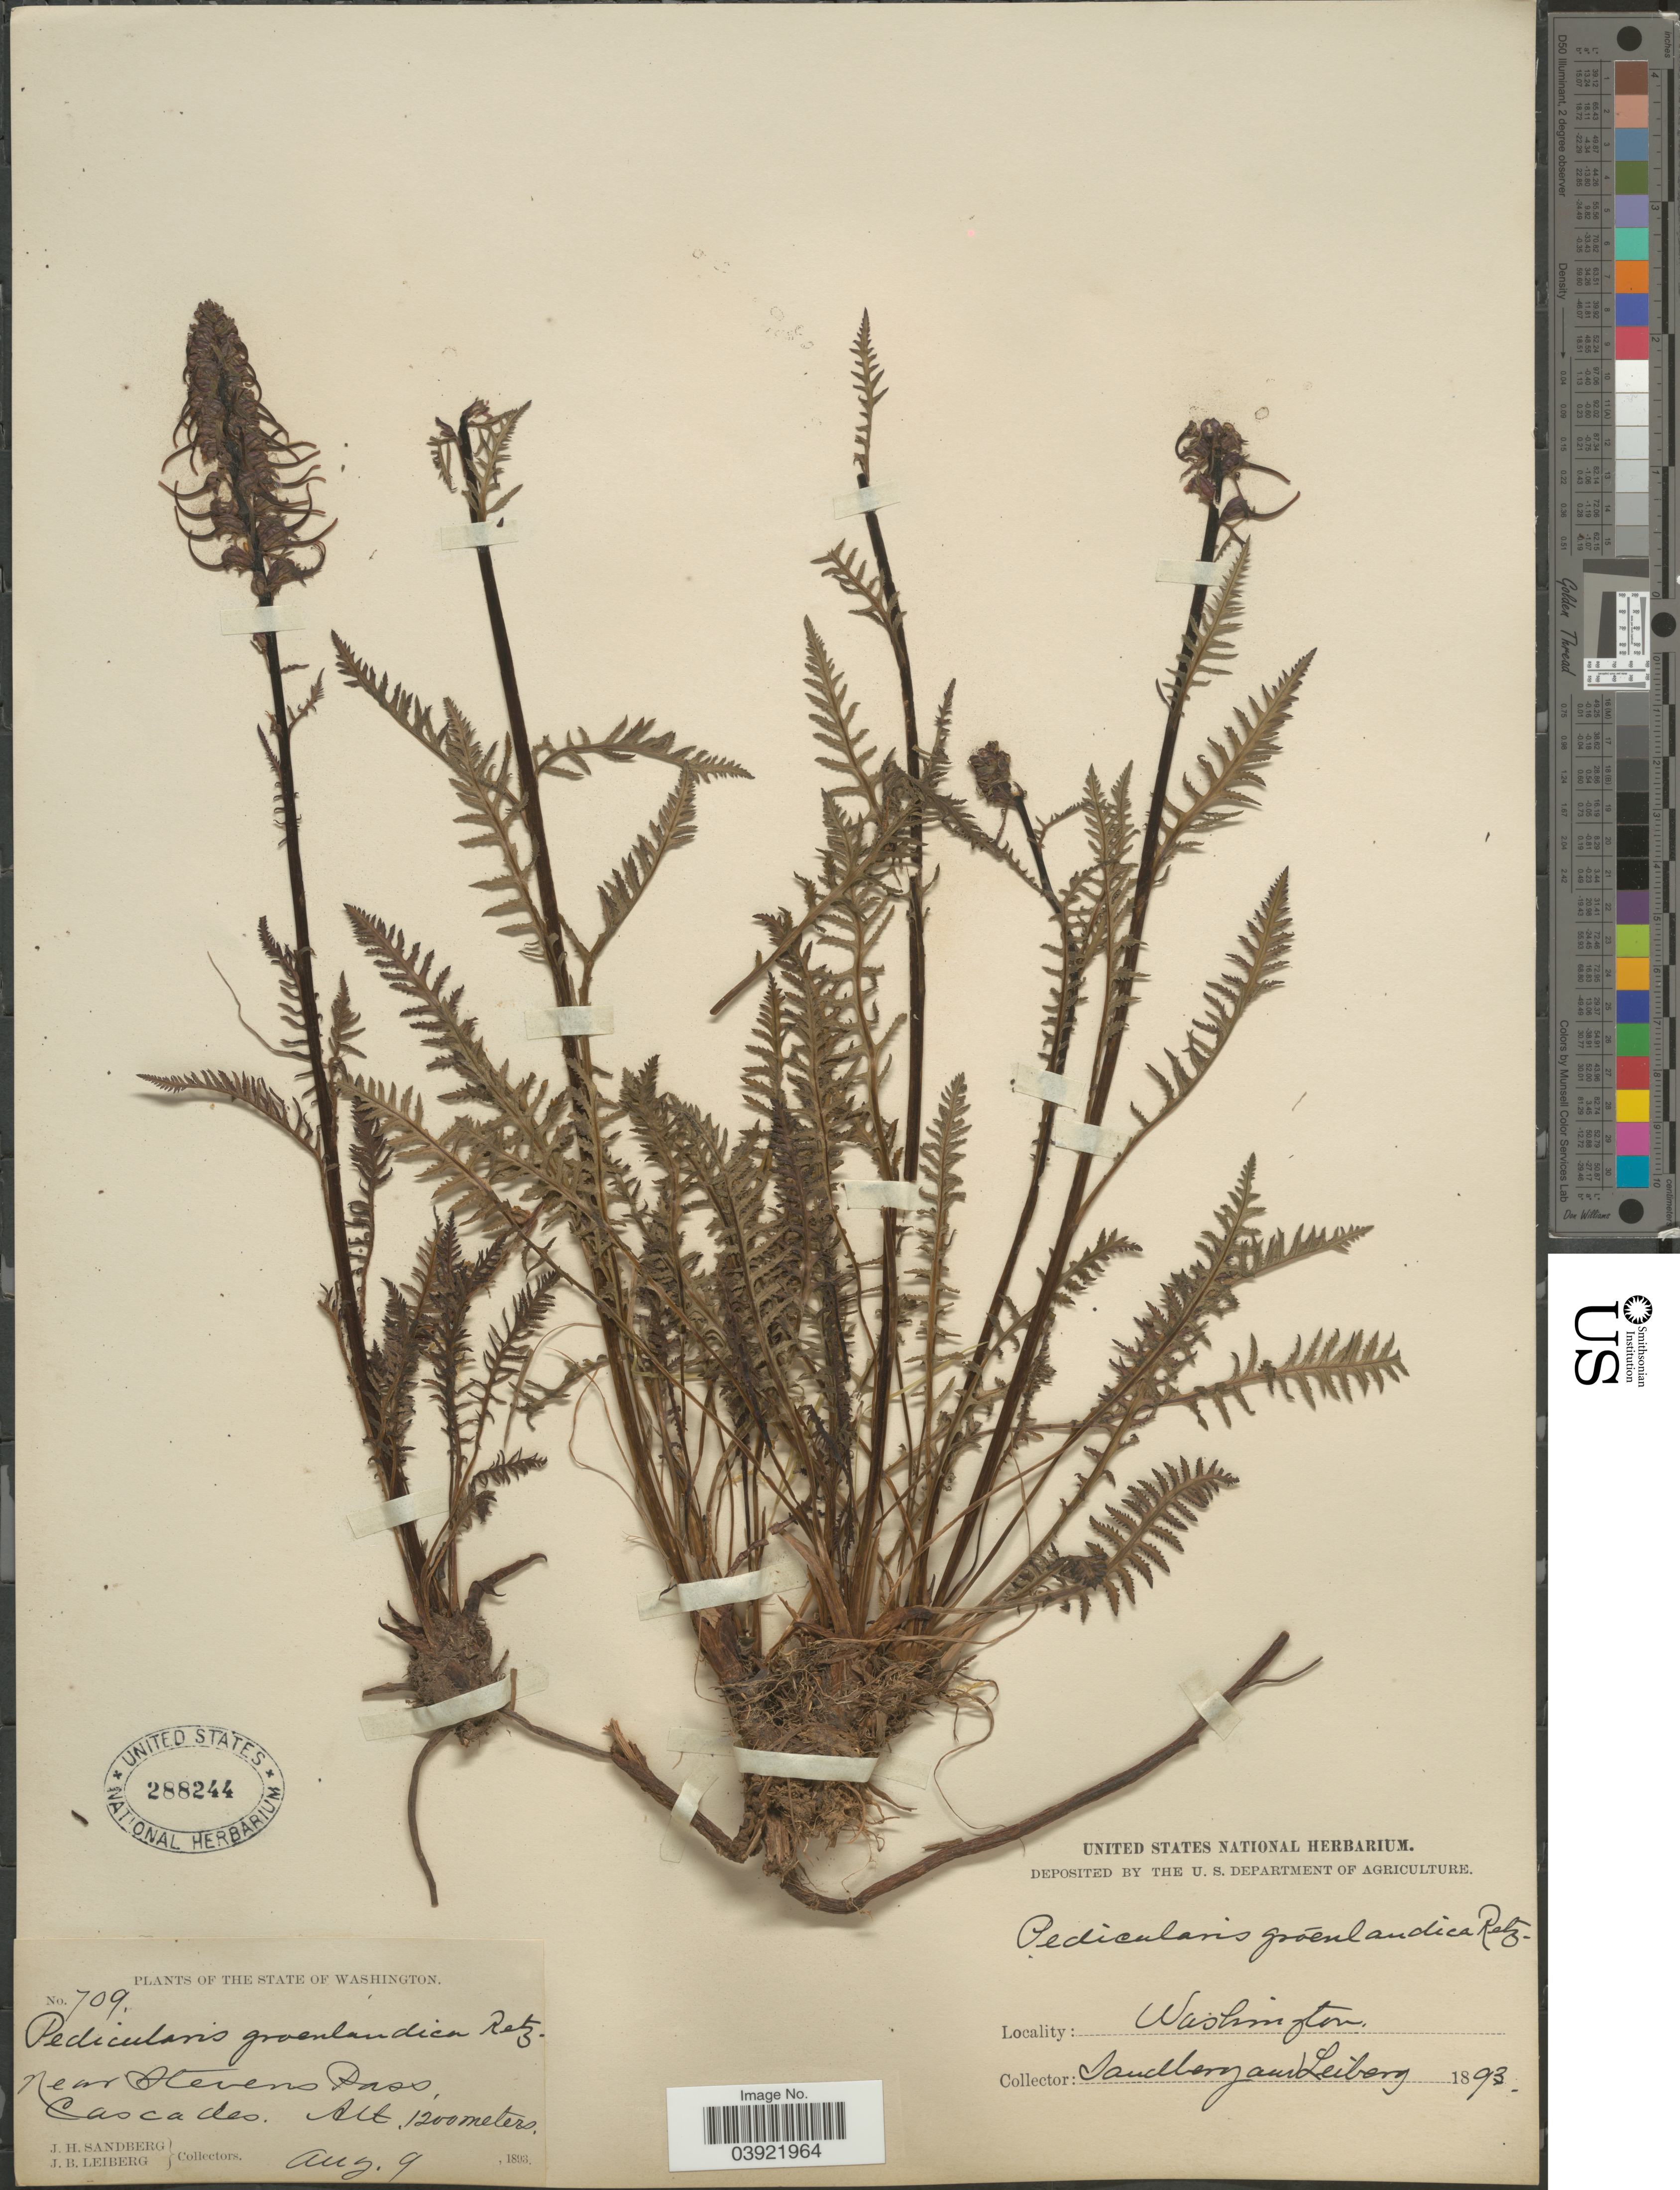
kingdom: Plantae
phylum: Tracheophyta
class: Magnoliopsida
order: Lamiales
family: Orobanchaceae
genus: Pedicularis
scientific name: Pedicularis groenlandica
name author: Retz.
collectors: J. H. Sandberg & J. B. Leiberg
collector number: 709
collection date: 1893-08-09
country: United States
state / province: Washington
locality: Near Stevens Pass. Cascades.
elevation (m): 1200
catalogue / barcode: US 288244